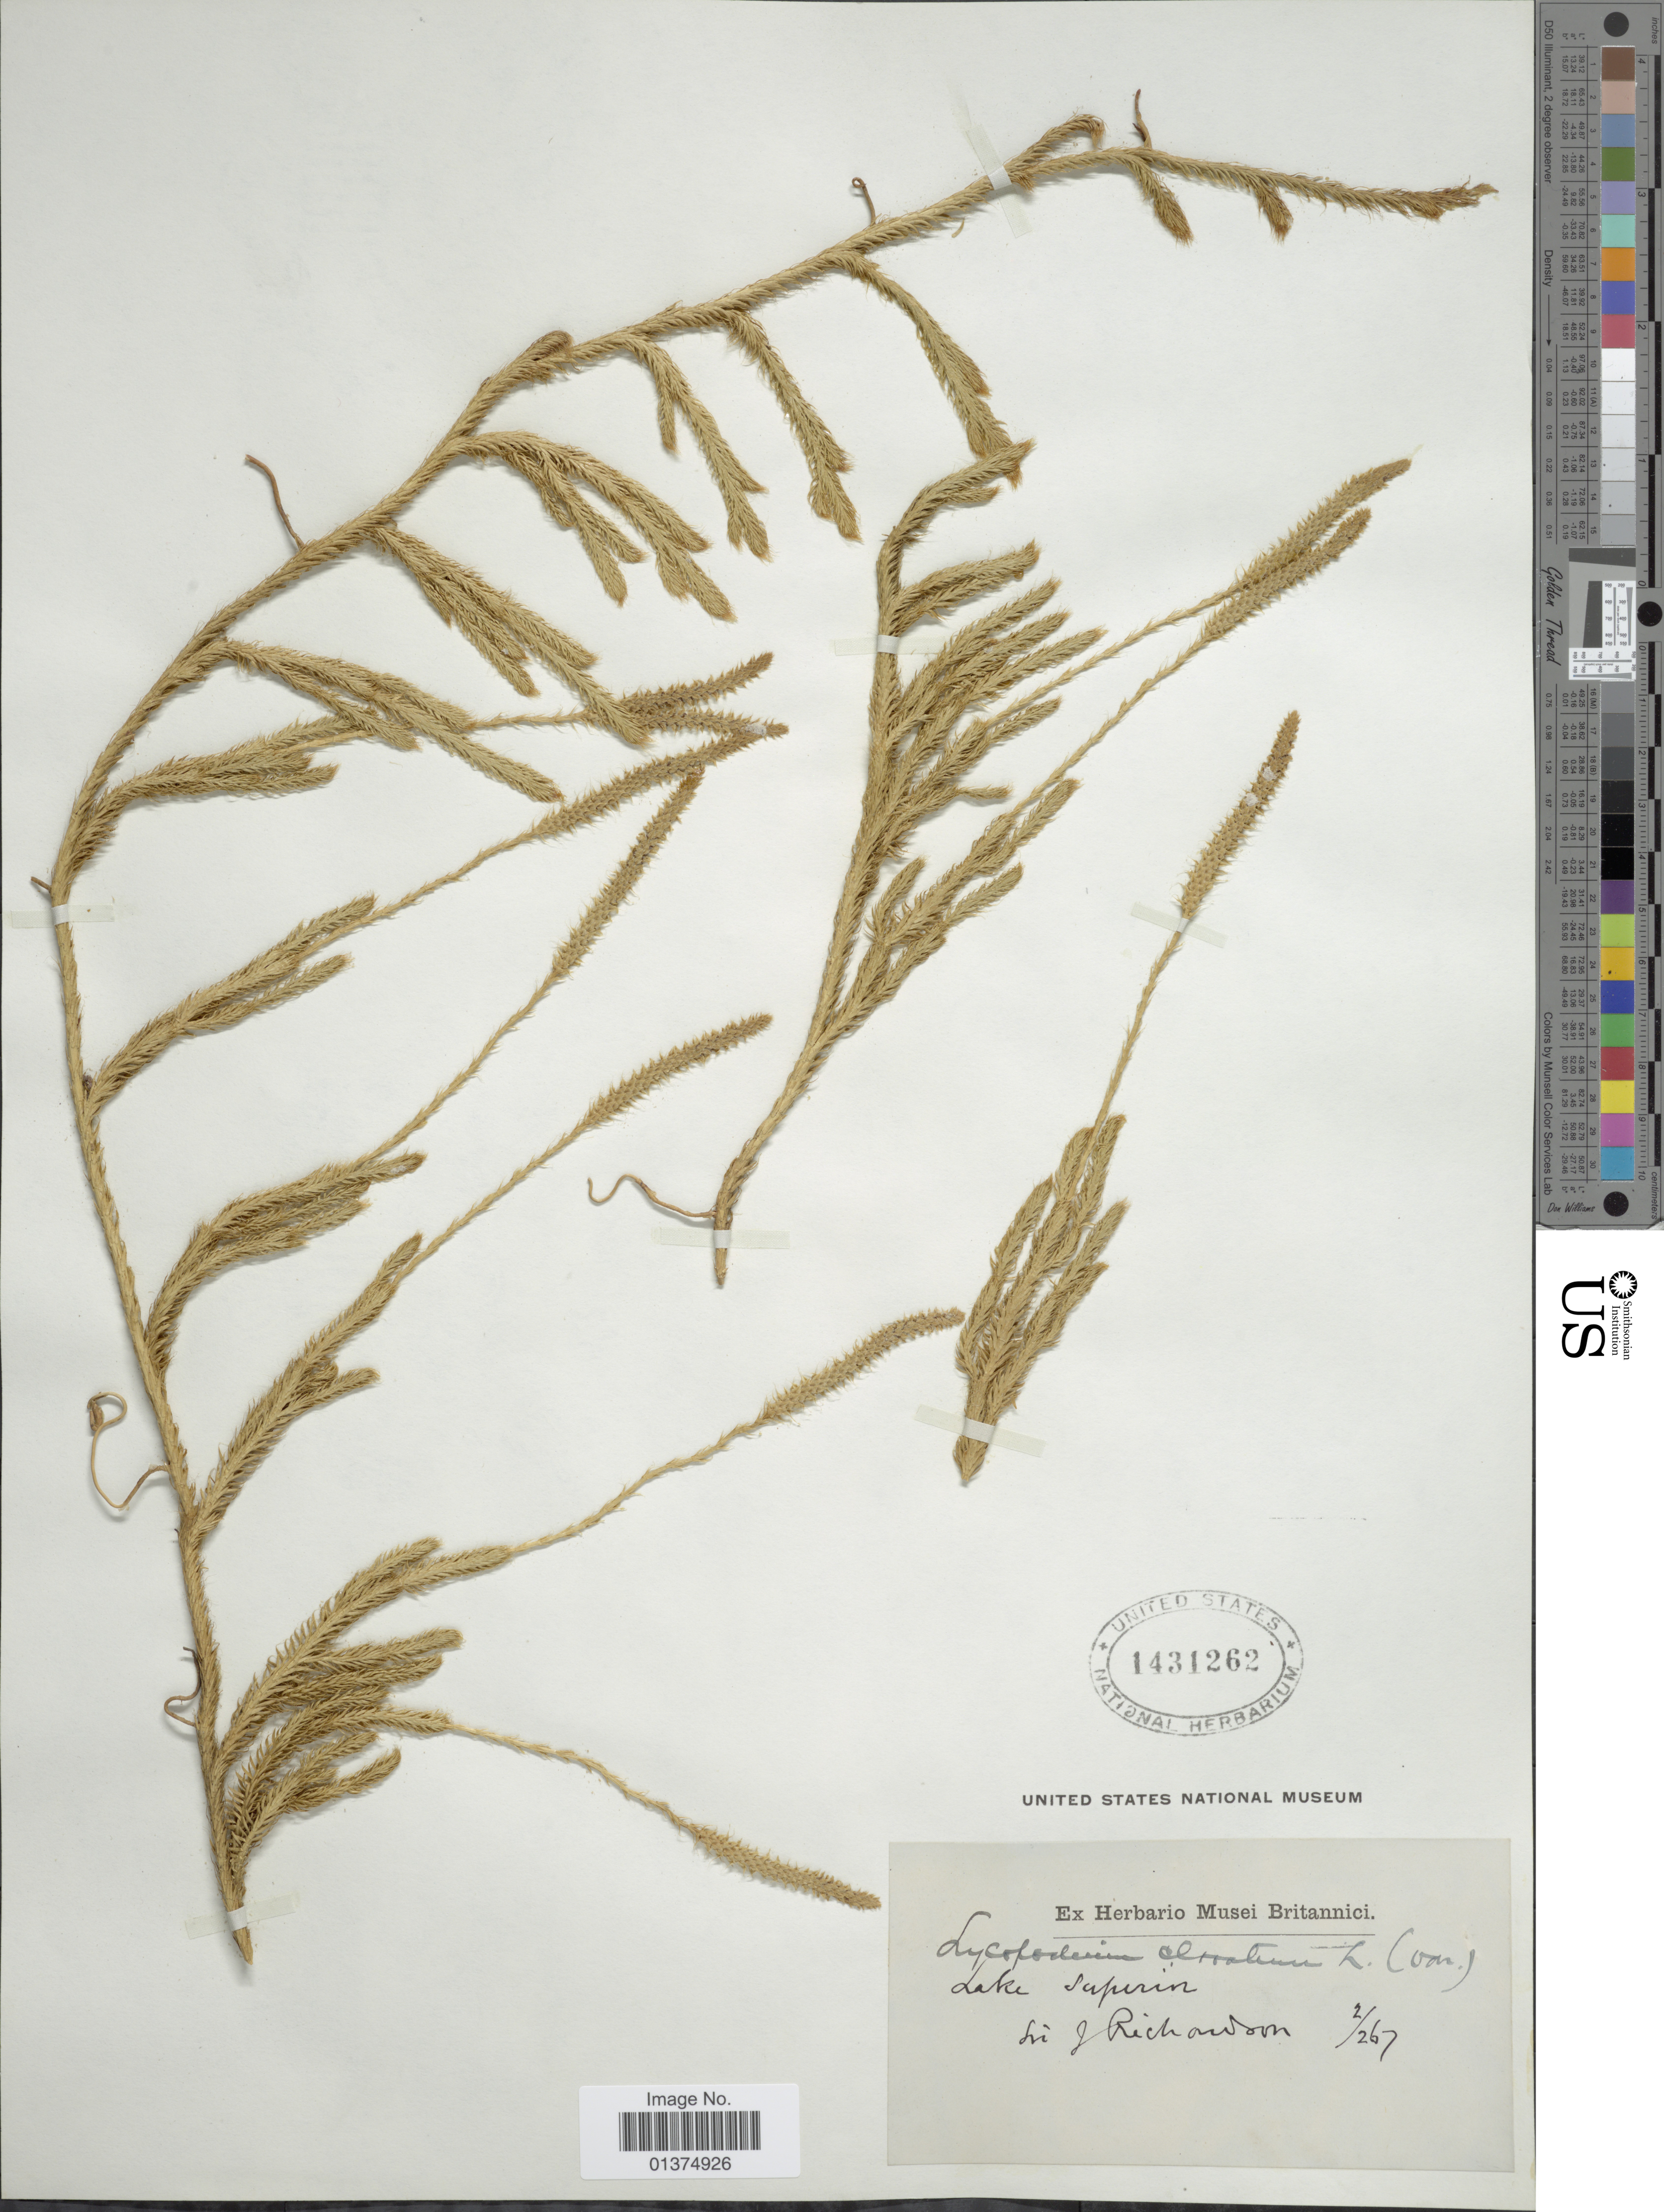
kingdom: Plantae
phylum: Tracheophyta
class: Lycopodiopsida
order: Lycopodiales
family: Lycopodiaceae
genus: Lycopodium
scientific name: Lycopodium lagopus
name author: Zinserl. ex Kuzen.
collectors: J. Richardson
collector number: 2/267 ?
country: Canada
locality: Lake Superior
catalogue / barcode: US 1431262